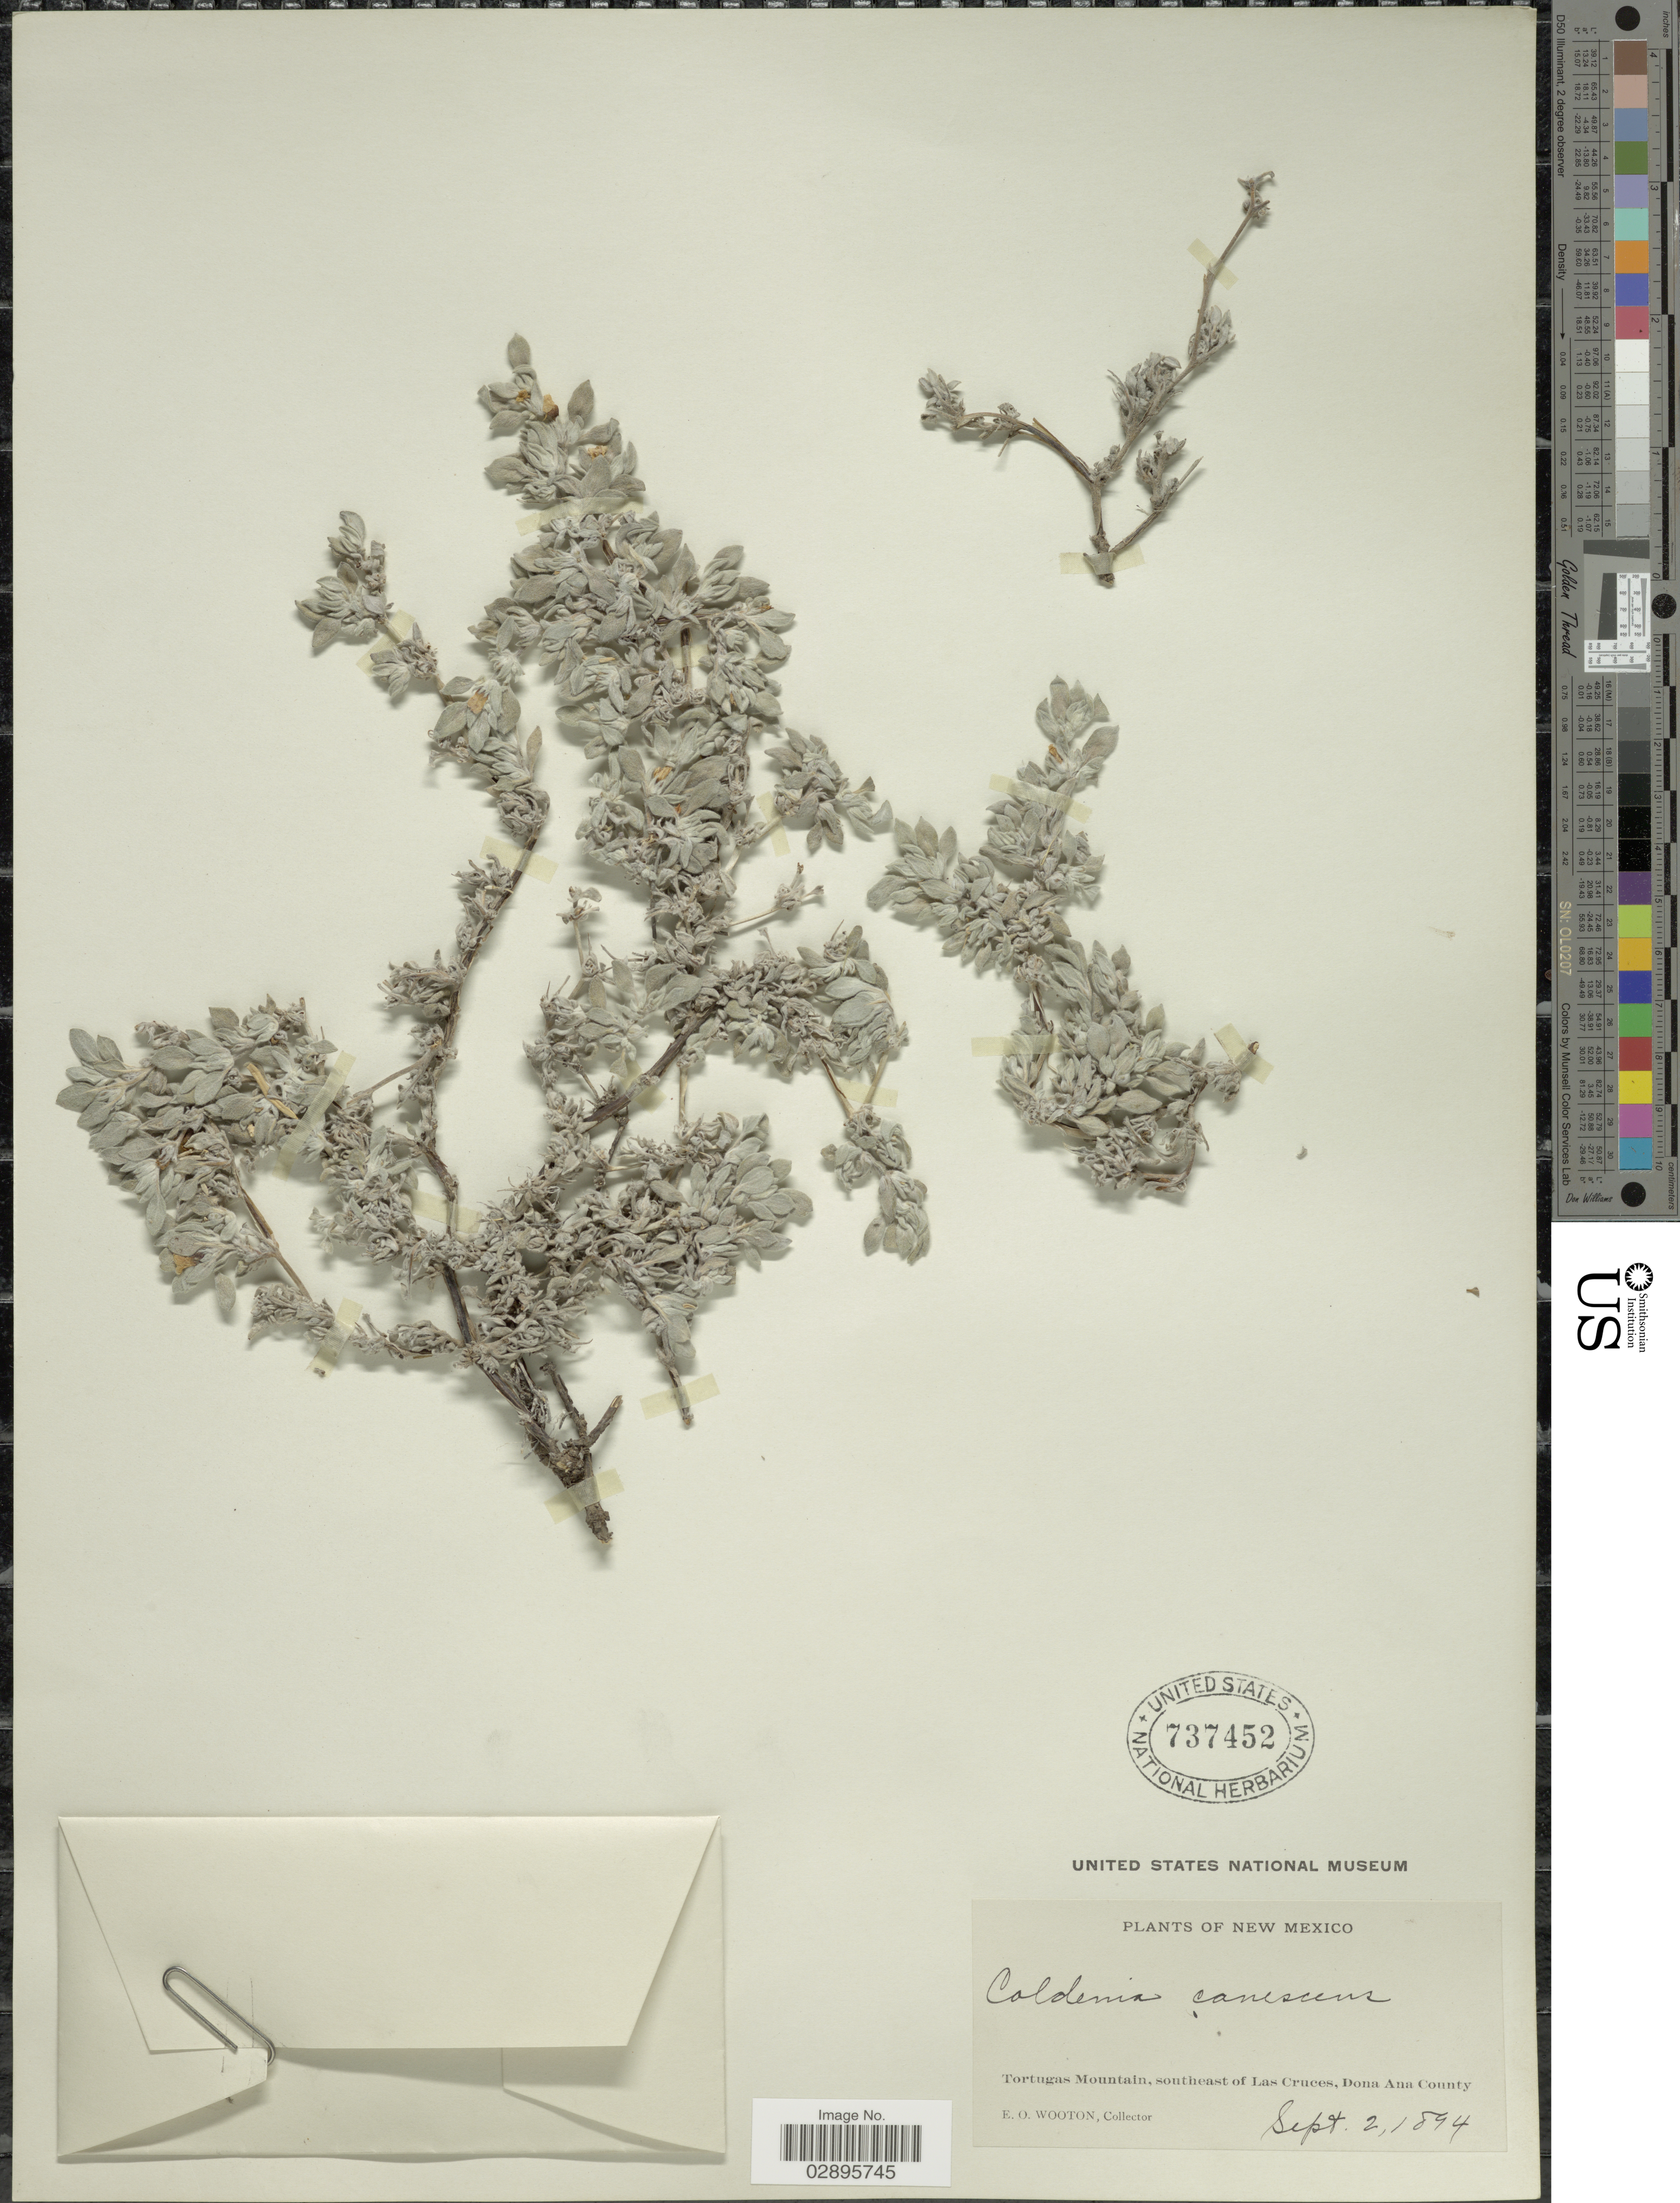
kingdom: Plantae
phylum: Tracheophyta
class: Magnoliopsida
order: Boraginales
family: Ehretiaceae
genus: Tiquilia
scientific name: Tiquilia canescens var. canescens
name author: (DC.) A.T. Richardson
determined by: Strong, Mark T., (BOT), Smithsonian Institution - National Museum of Natural History (UNITED STATES)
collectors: E. O. Wooton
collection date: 1894-09-02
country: United States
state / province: New Mexico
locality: Tortugas Mountain, southeast of Las Cruces, Dona Ana County.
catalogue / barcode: US 737452